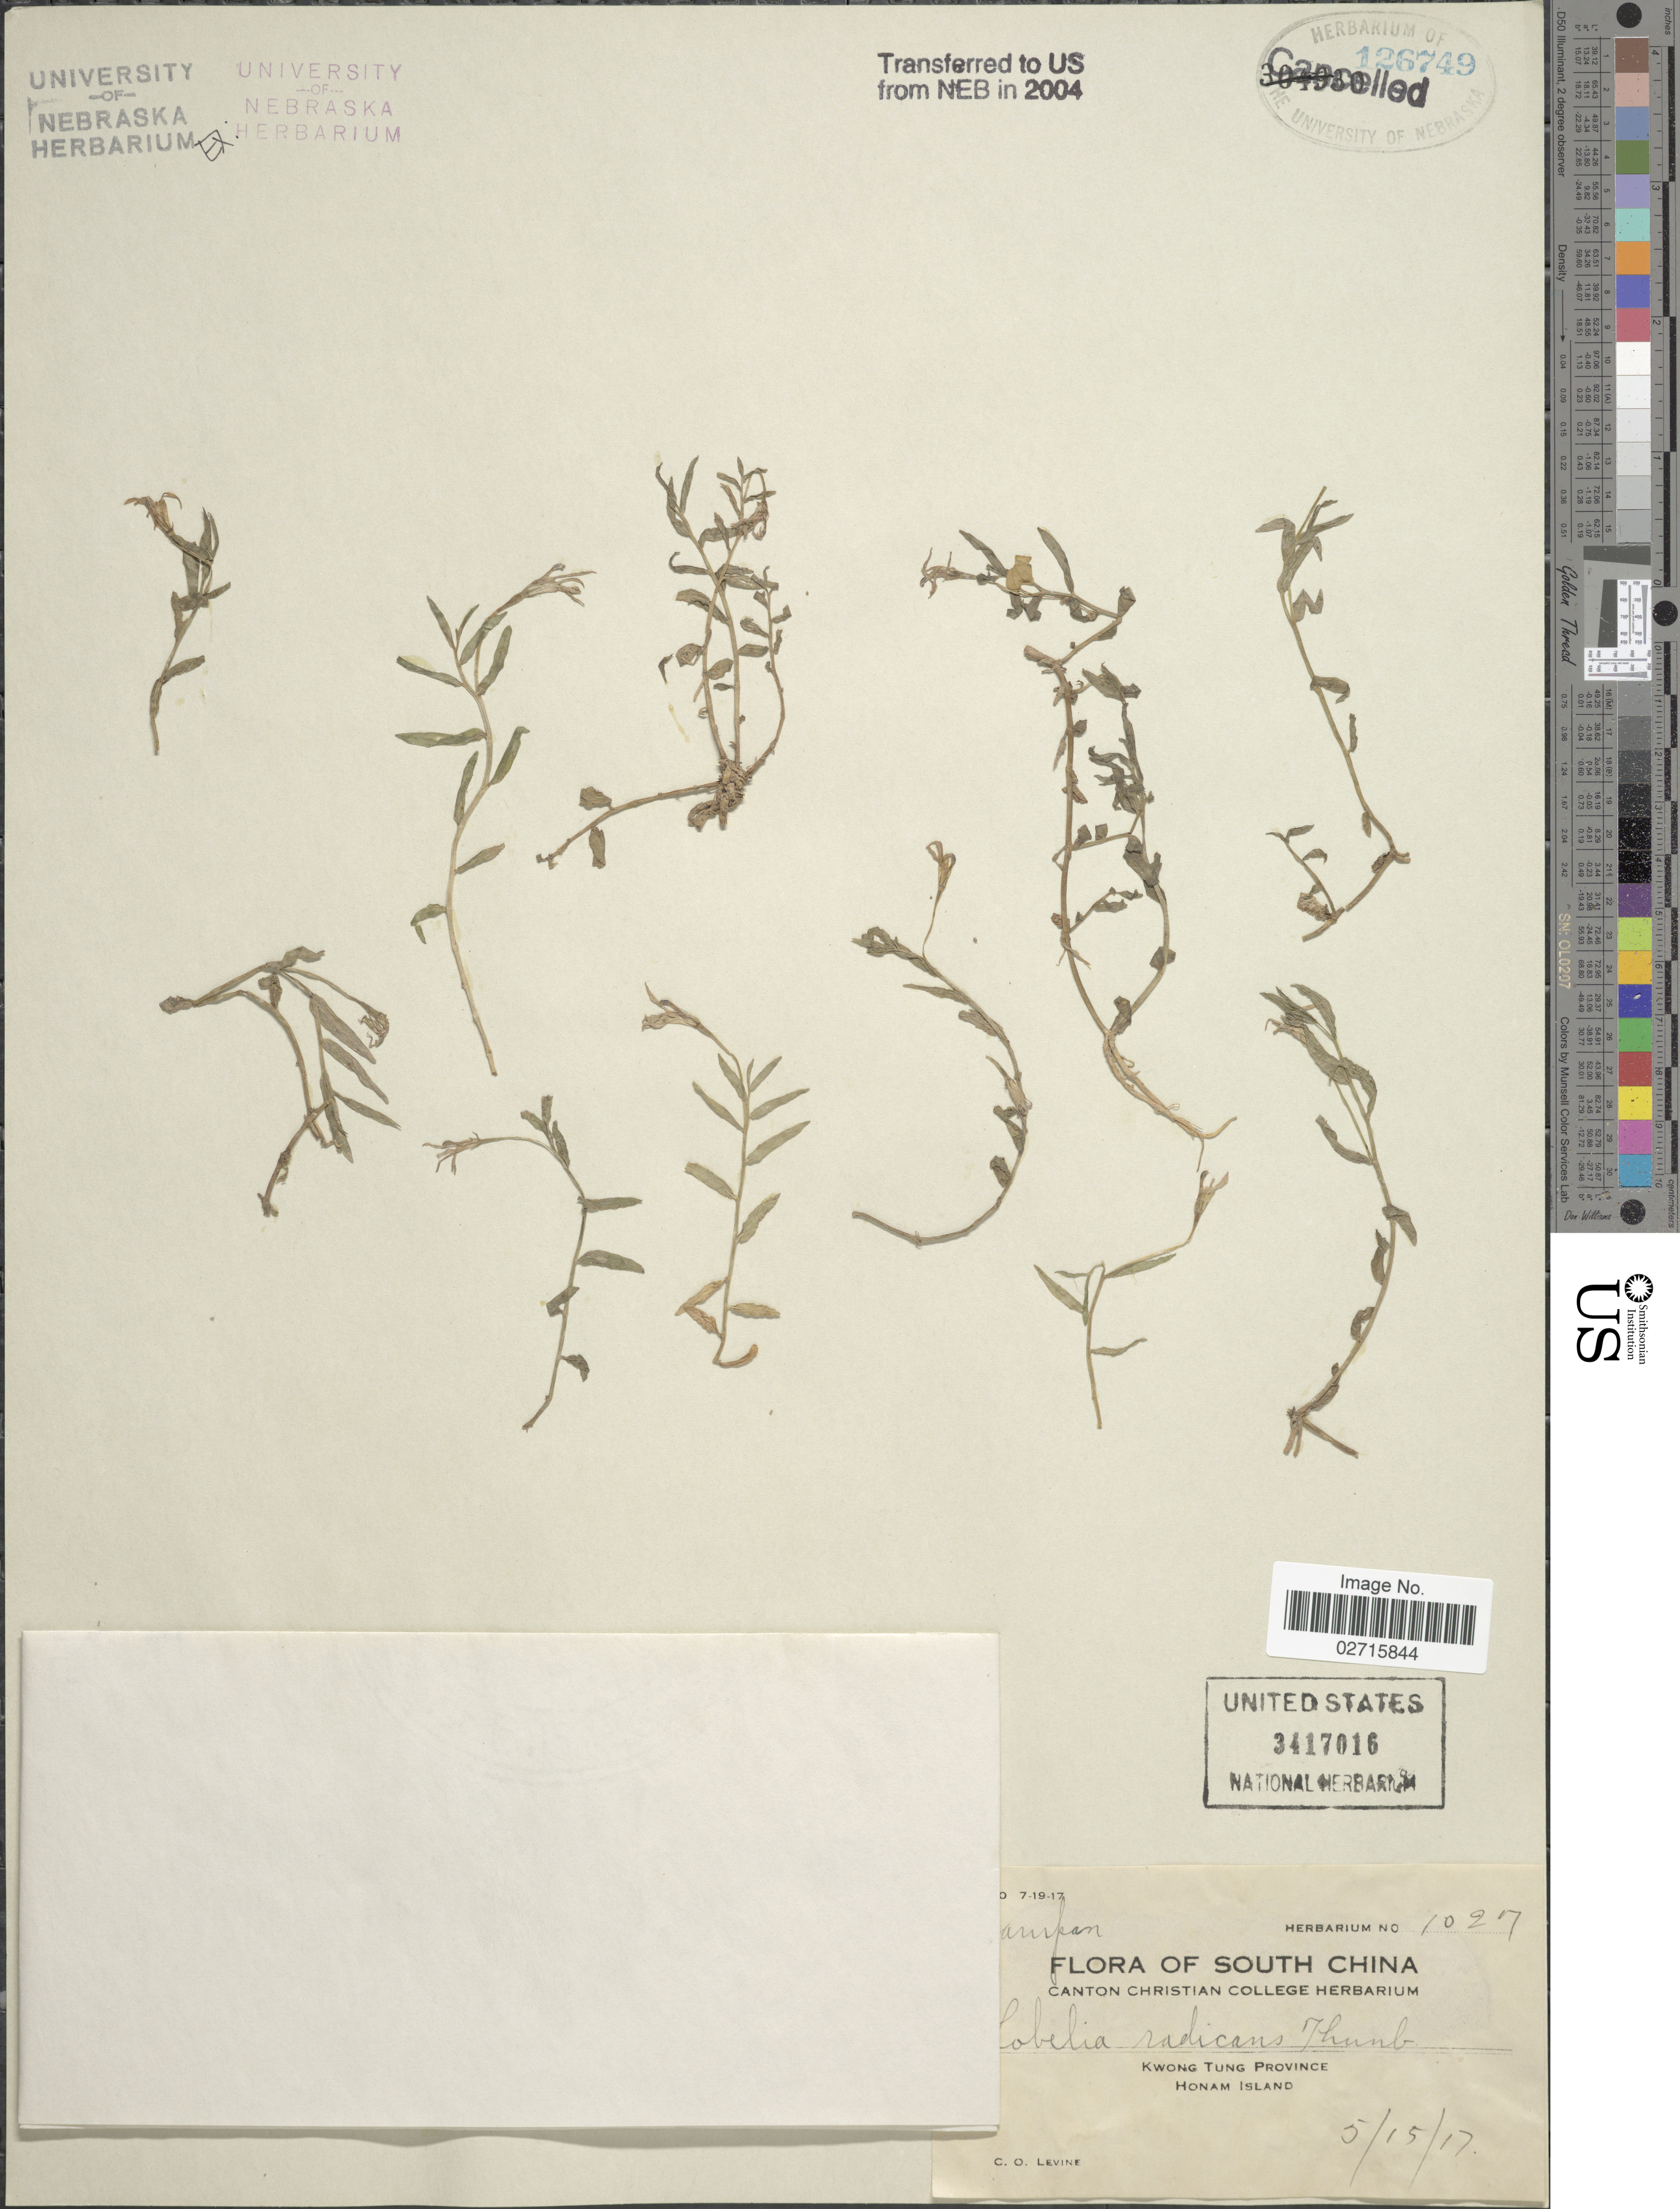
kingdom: Plantae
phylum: Tracheophyta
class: Magnoliopsida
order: Asterales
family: Campanulaceae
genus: Lobelia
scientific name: Lobelia chinensis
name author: Lour.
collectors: C. O. Levine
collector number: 1027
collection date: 1917-05-15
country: China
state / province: Guangdong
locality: Kwong Tung Province. Honam Island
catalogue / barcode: US 3417016